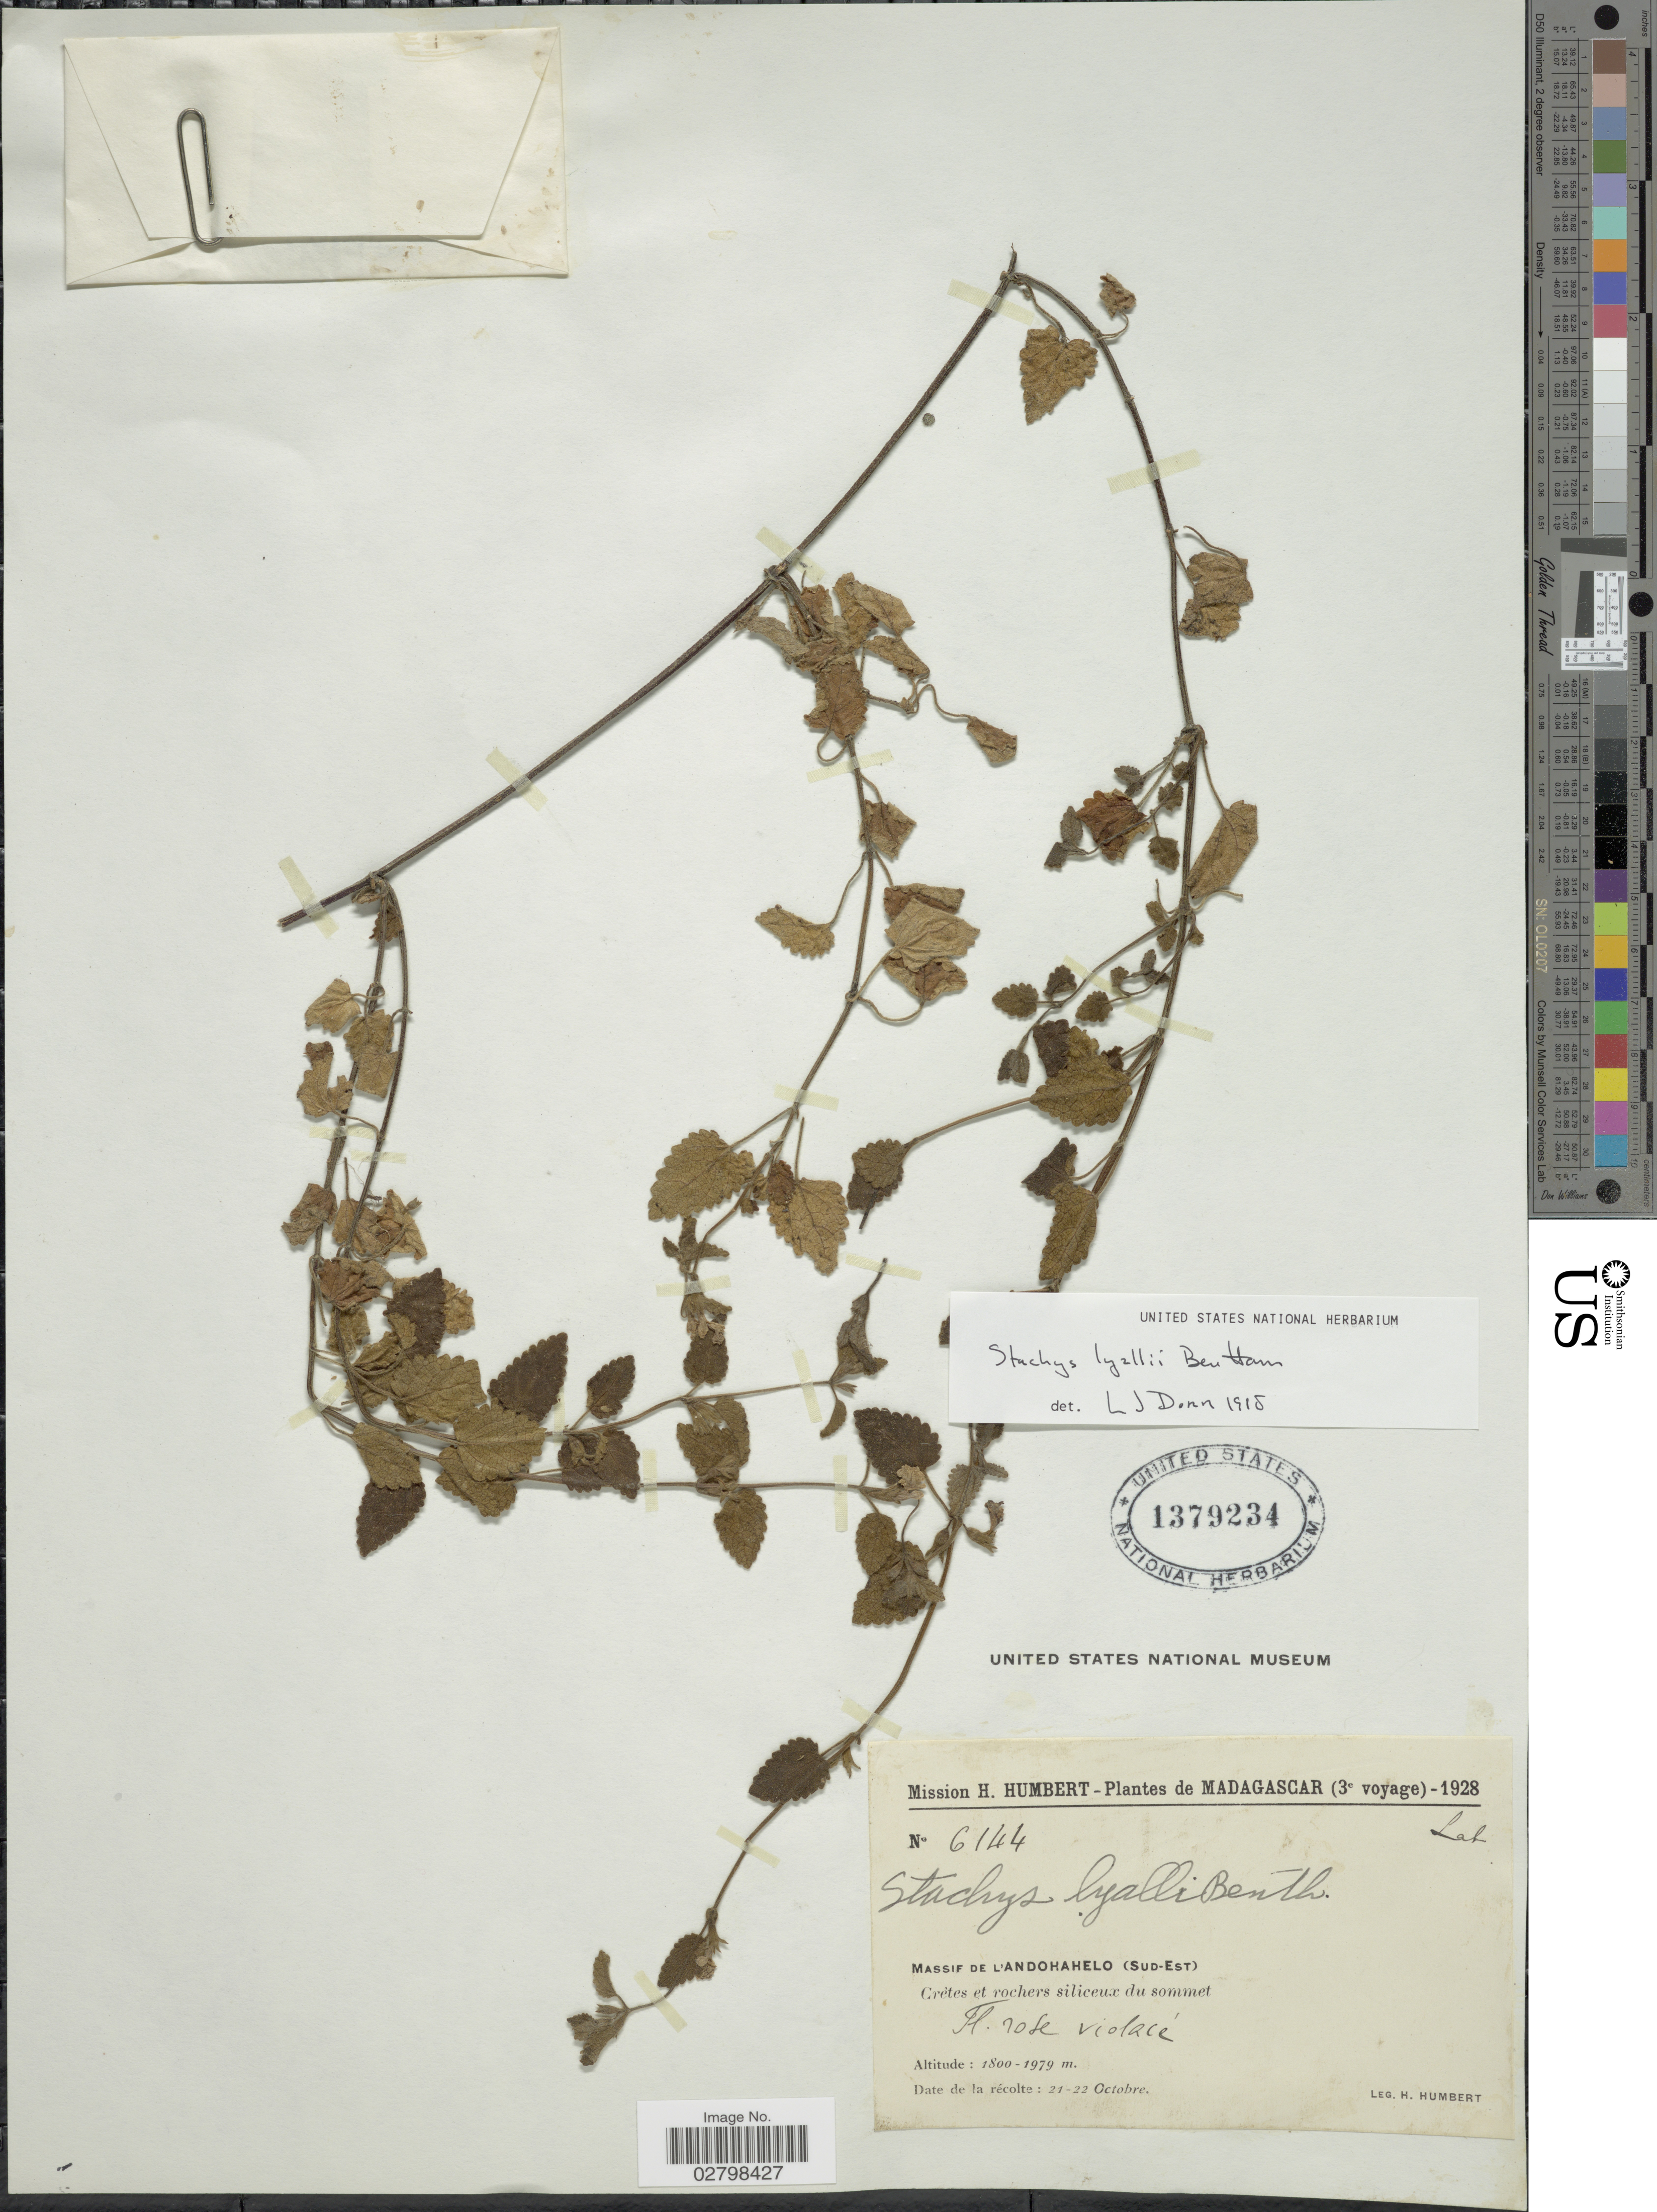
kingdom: Plantae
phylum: Tracheophyta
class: Magnoliopsida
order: Lamiales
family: Lamiaceae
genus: Stachys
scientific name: Stachys lyallii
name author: Benth.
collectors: H. Humbert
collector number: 6144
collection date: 1928-10-21/1928-10-22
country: Madagascar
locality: Massif de l'Andohahelo (Sud-Est). Crêtes et rochers siliceux du sommet.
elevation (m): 1800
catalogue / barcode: US 1379234